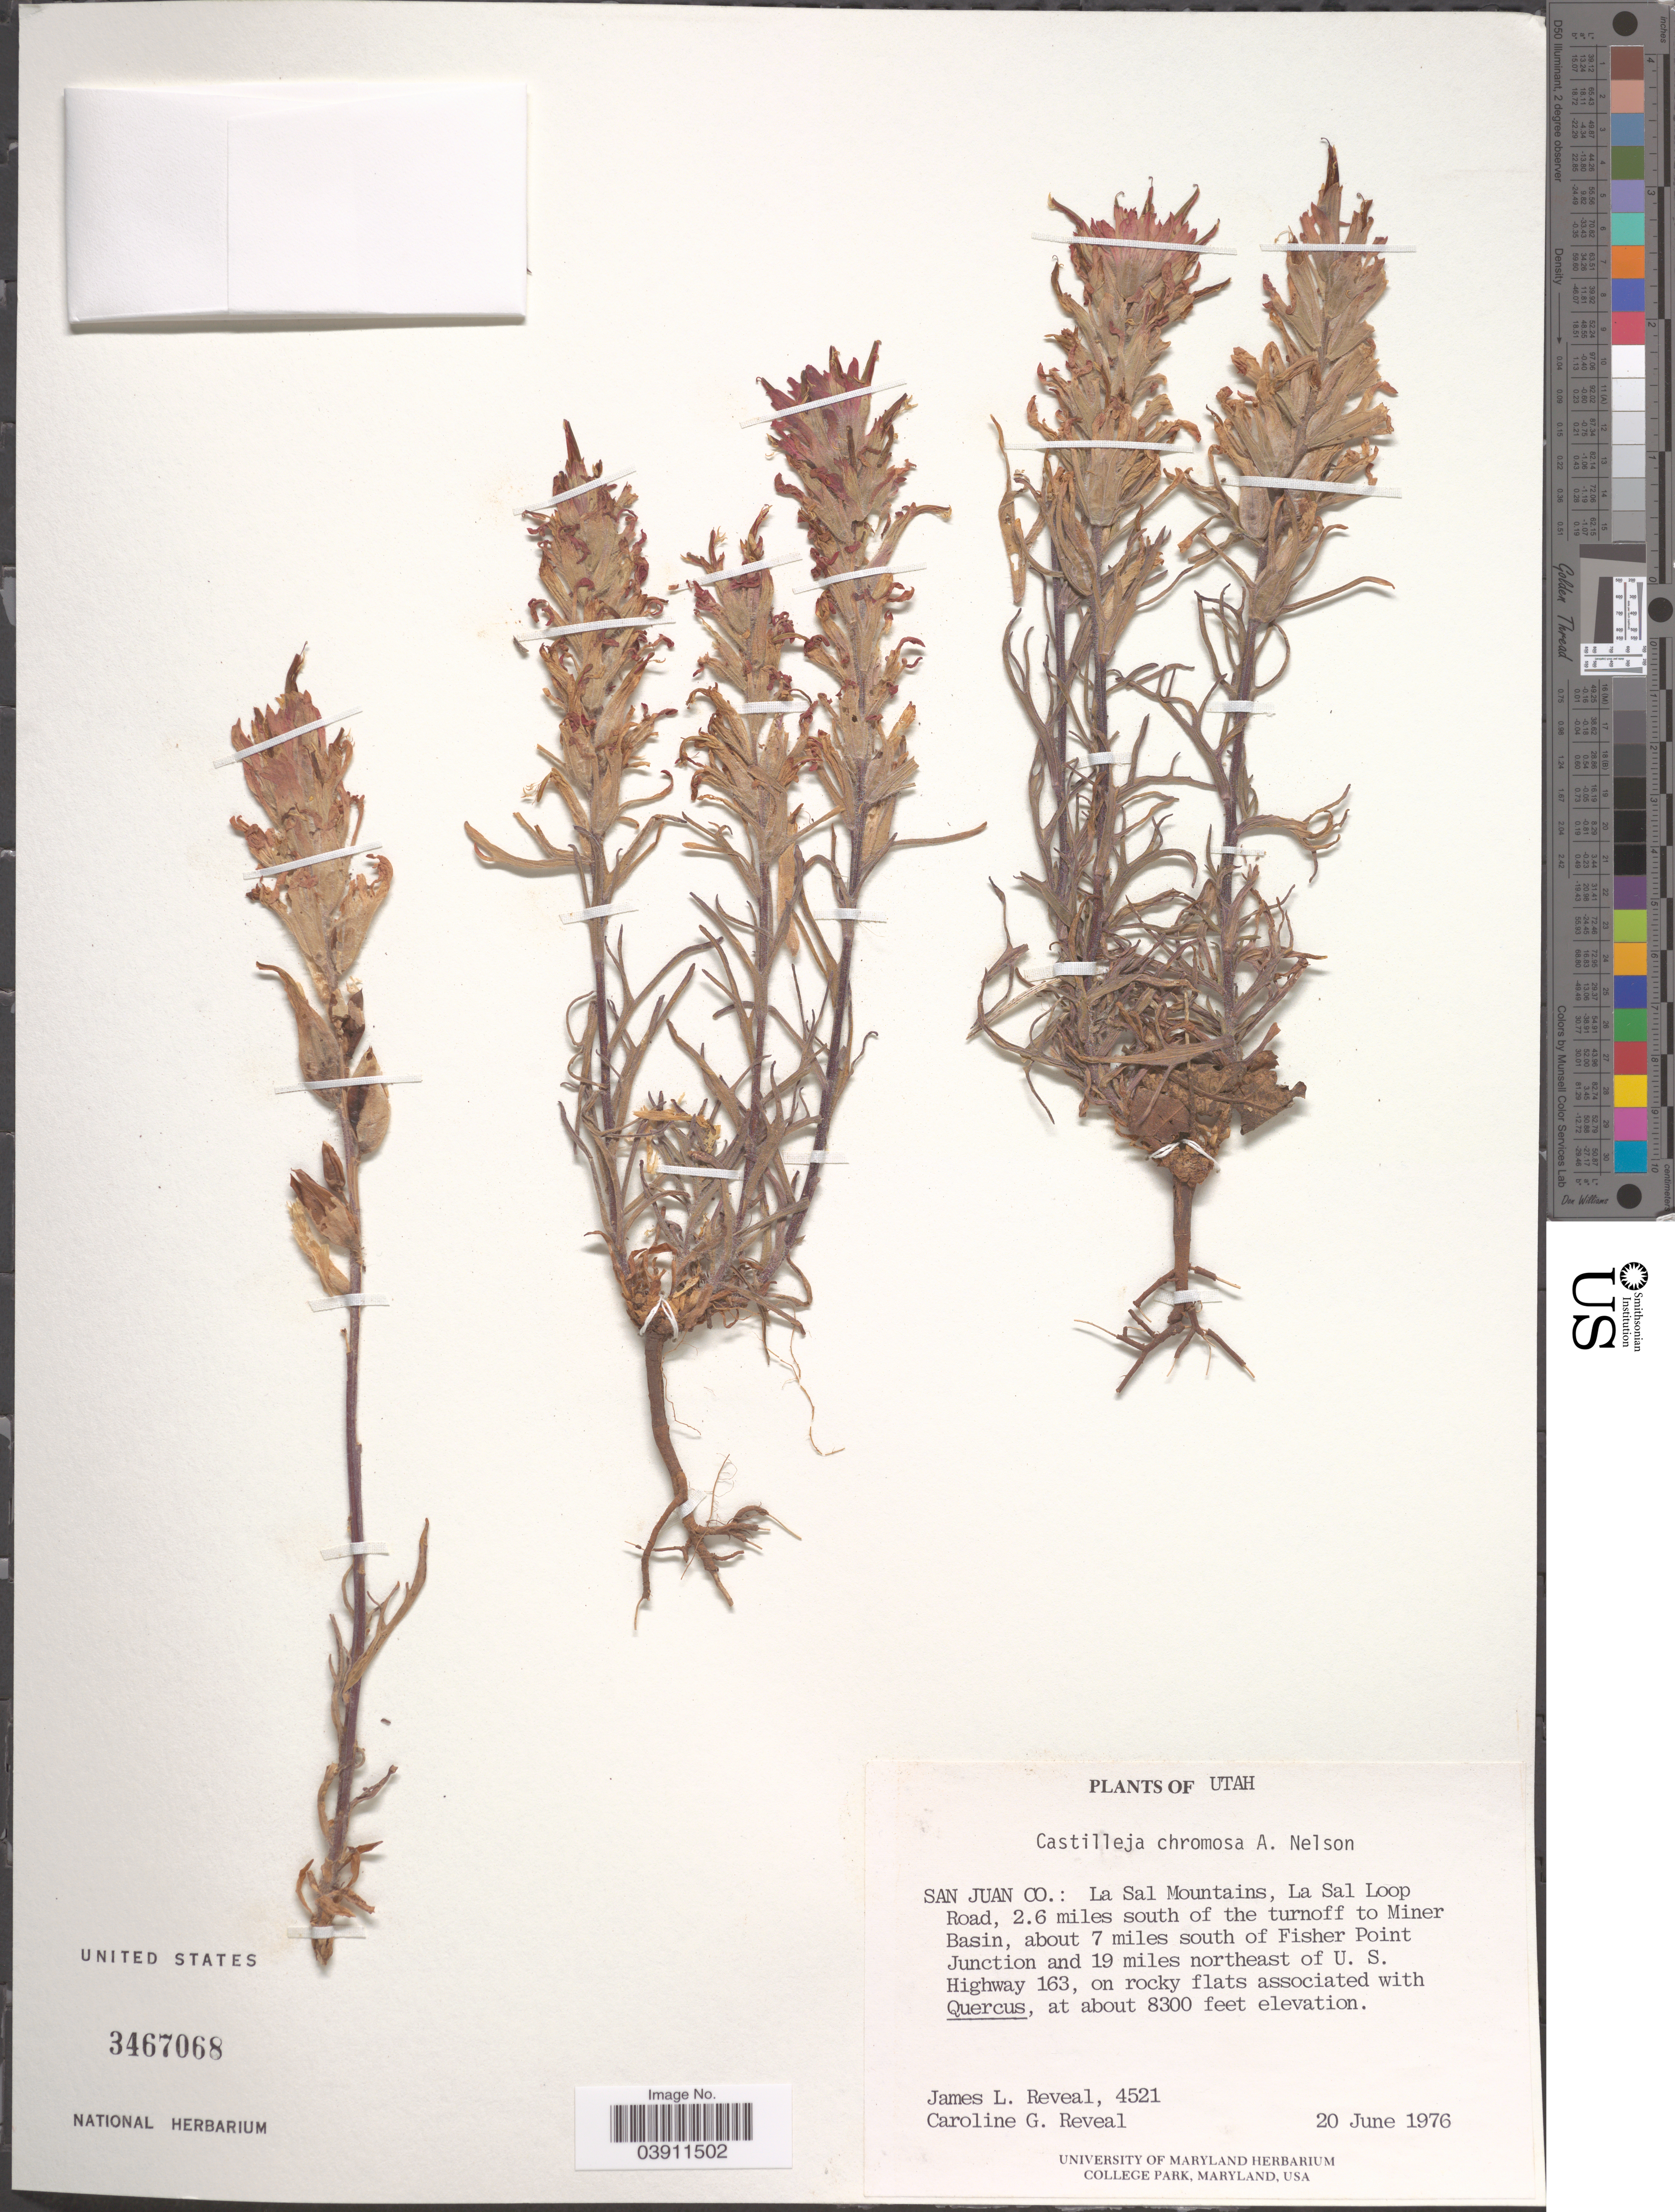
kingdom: Plantae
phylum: Tracheophyta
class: Magnoliopsida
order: Lamiales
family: Orobanchaceae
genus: Castilleja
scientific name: Castilleja chromosa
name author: A. Nelson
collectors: J. L. Reveal & C. G. Reveal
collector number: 4521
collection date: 1976-06-20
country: United States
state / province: Utah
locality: San Juan Co.: La Sal Mountains, La Sal Loop Road, 2.6 miles south of the turnoff to Miner Basin, about 7 miles south of Fisher Point Junction and 19 miles northeast of U. S. Highway 163.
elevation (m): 2530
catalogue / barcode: US 3467068